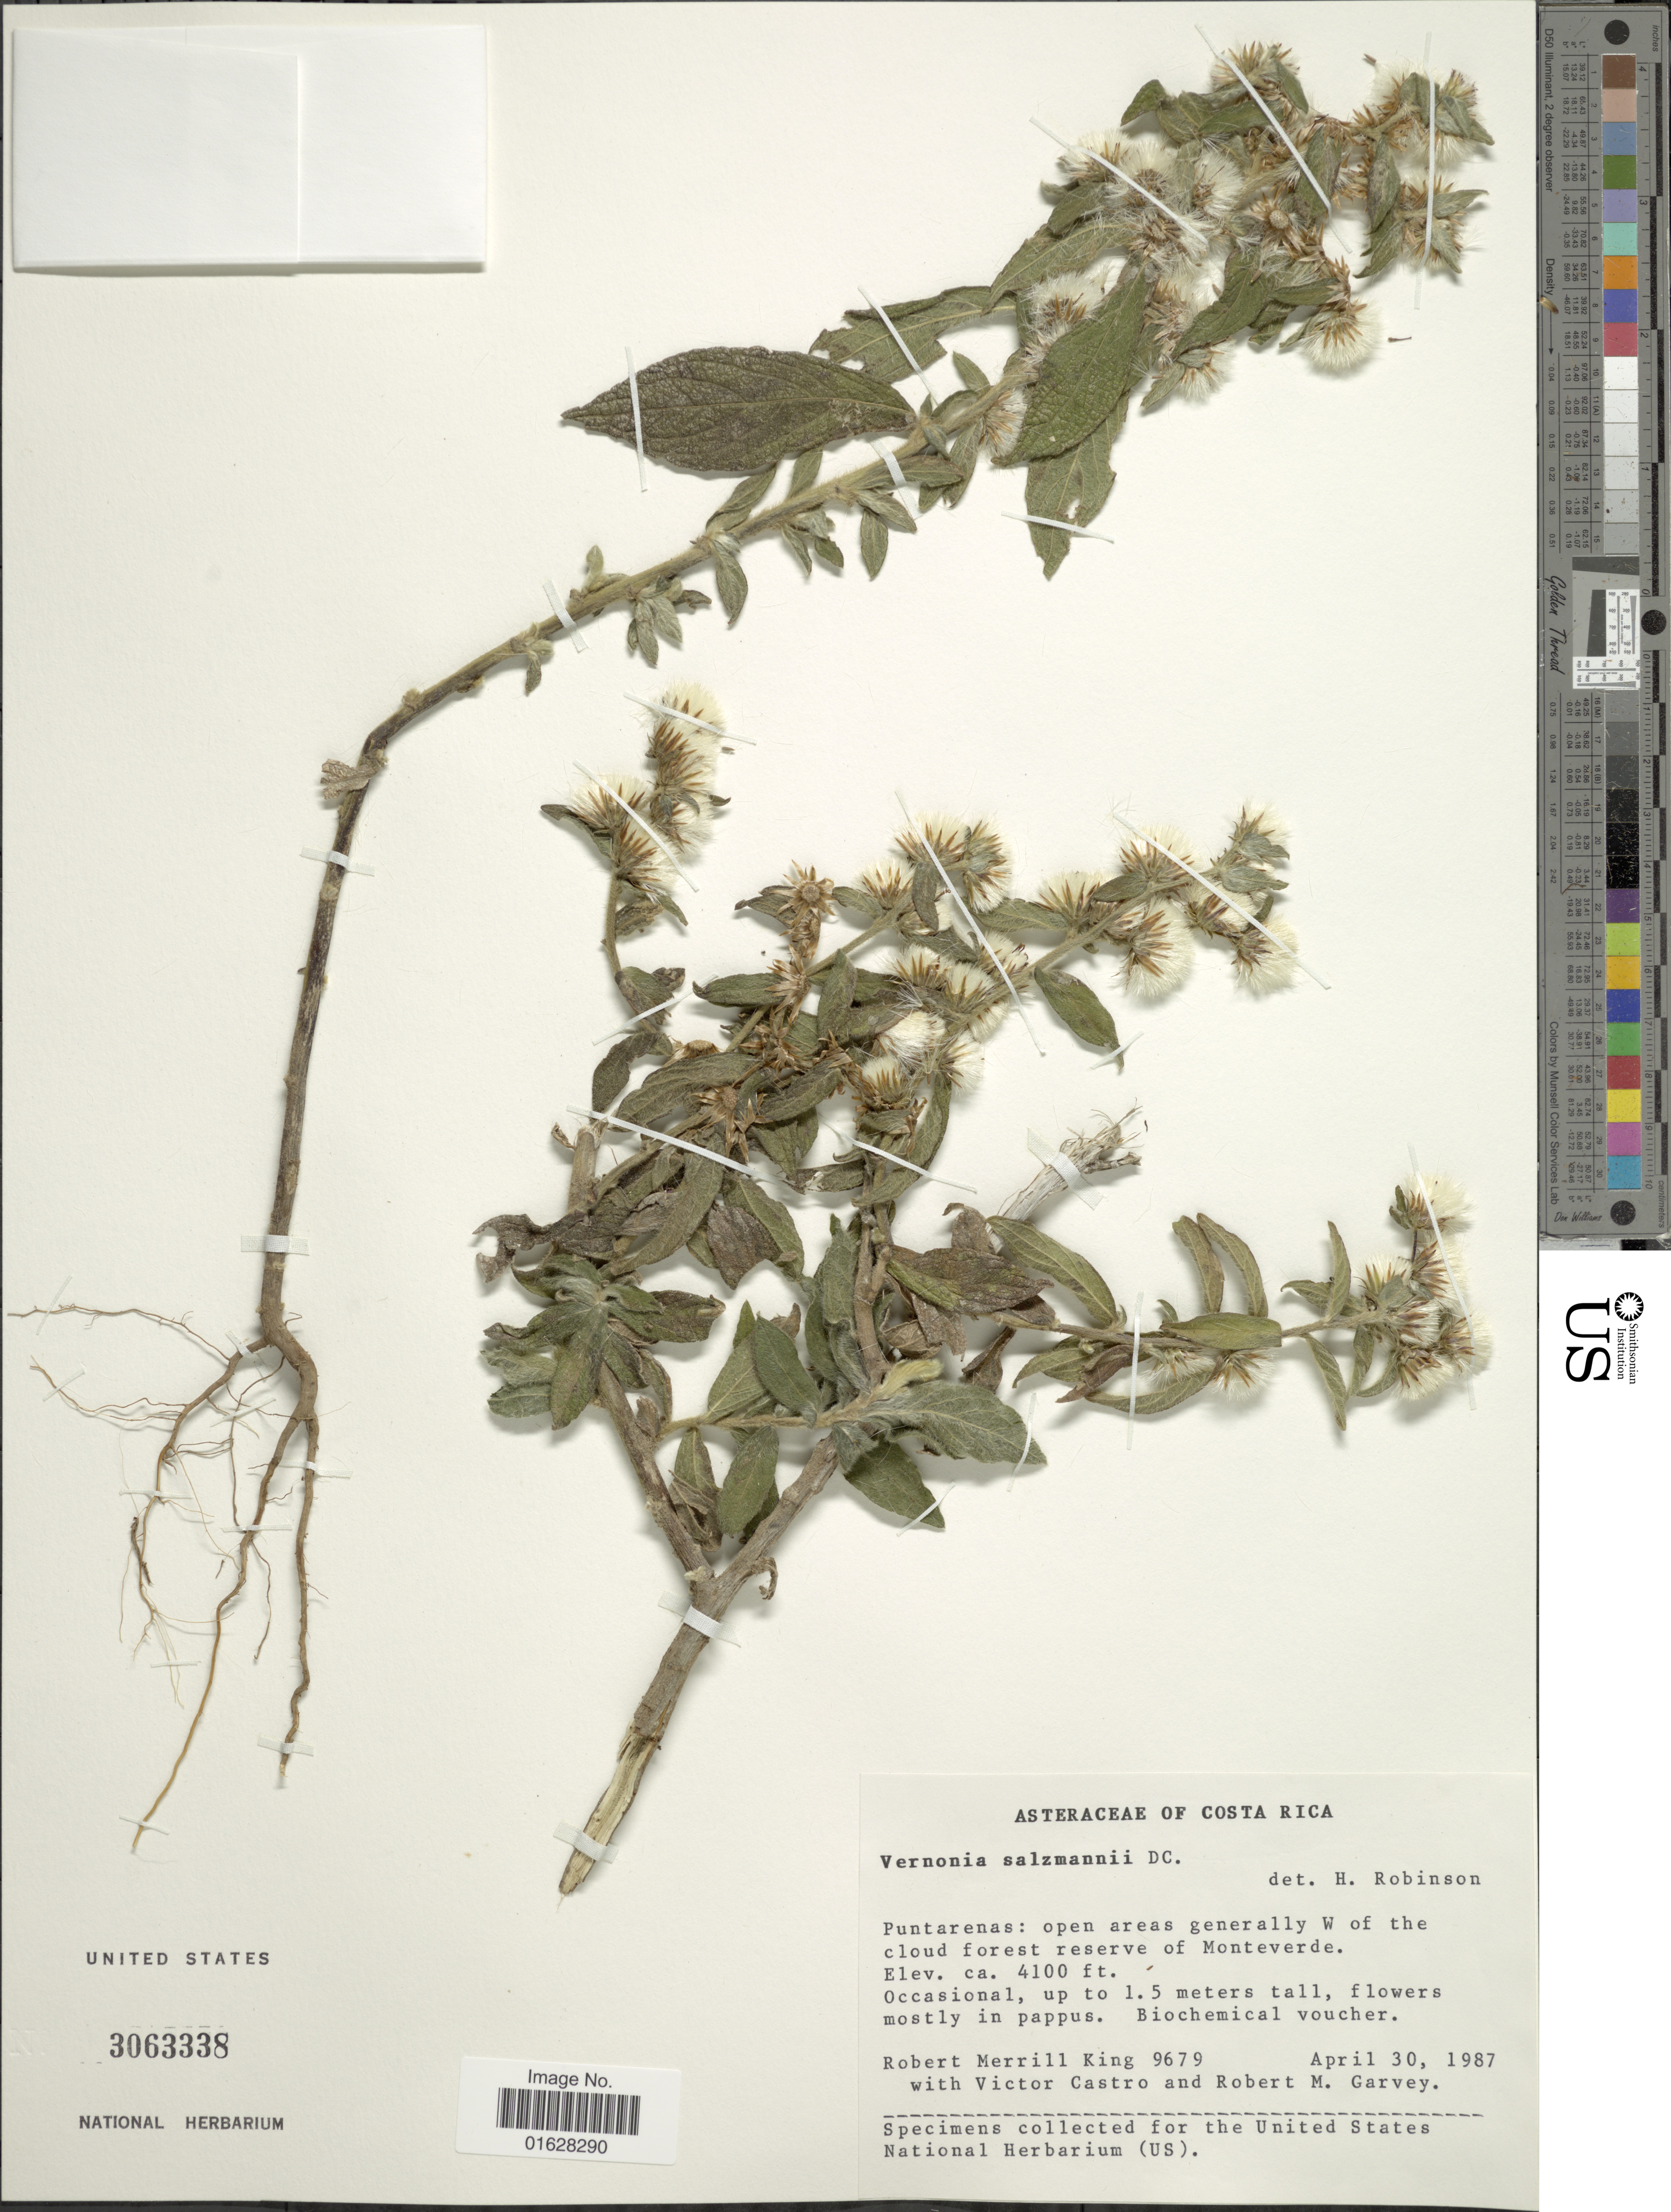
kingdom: Plantae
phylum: Tracheophyta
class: Magnoliopsida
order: Asterales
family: Asteraceae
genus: Lepidaploa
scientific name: Lepidaploa salzmannii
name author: (DC.) H. Rob.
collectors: R. M. King, V. Castro & R. Garvey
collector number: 9679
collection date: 1987-04-30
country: Costa Rica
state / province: Puntarenas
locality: Puntarenas, open areas generally W of the cloud forest reserve of Monteverde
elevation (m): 1250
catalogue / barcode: US 3063338